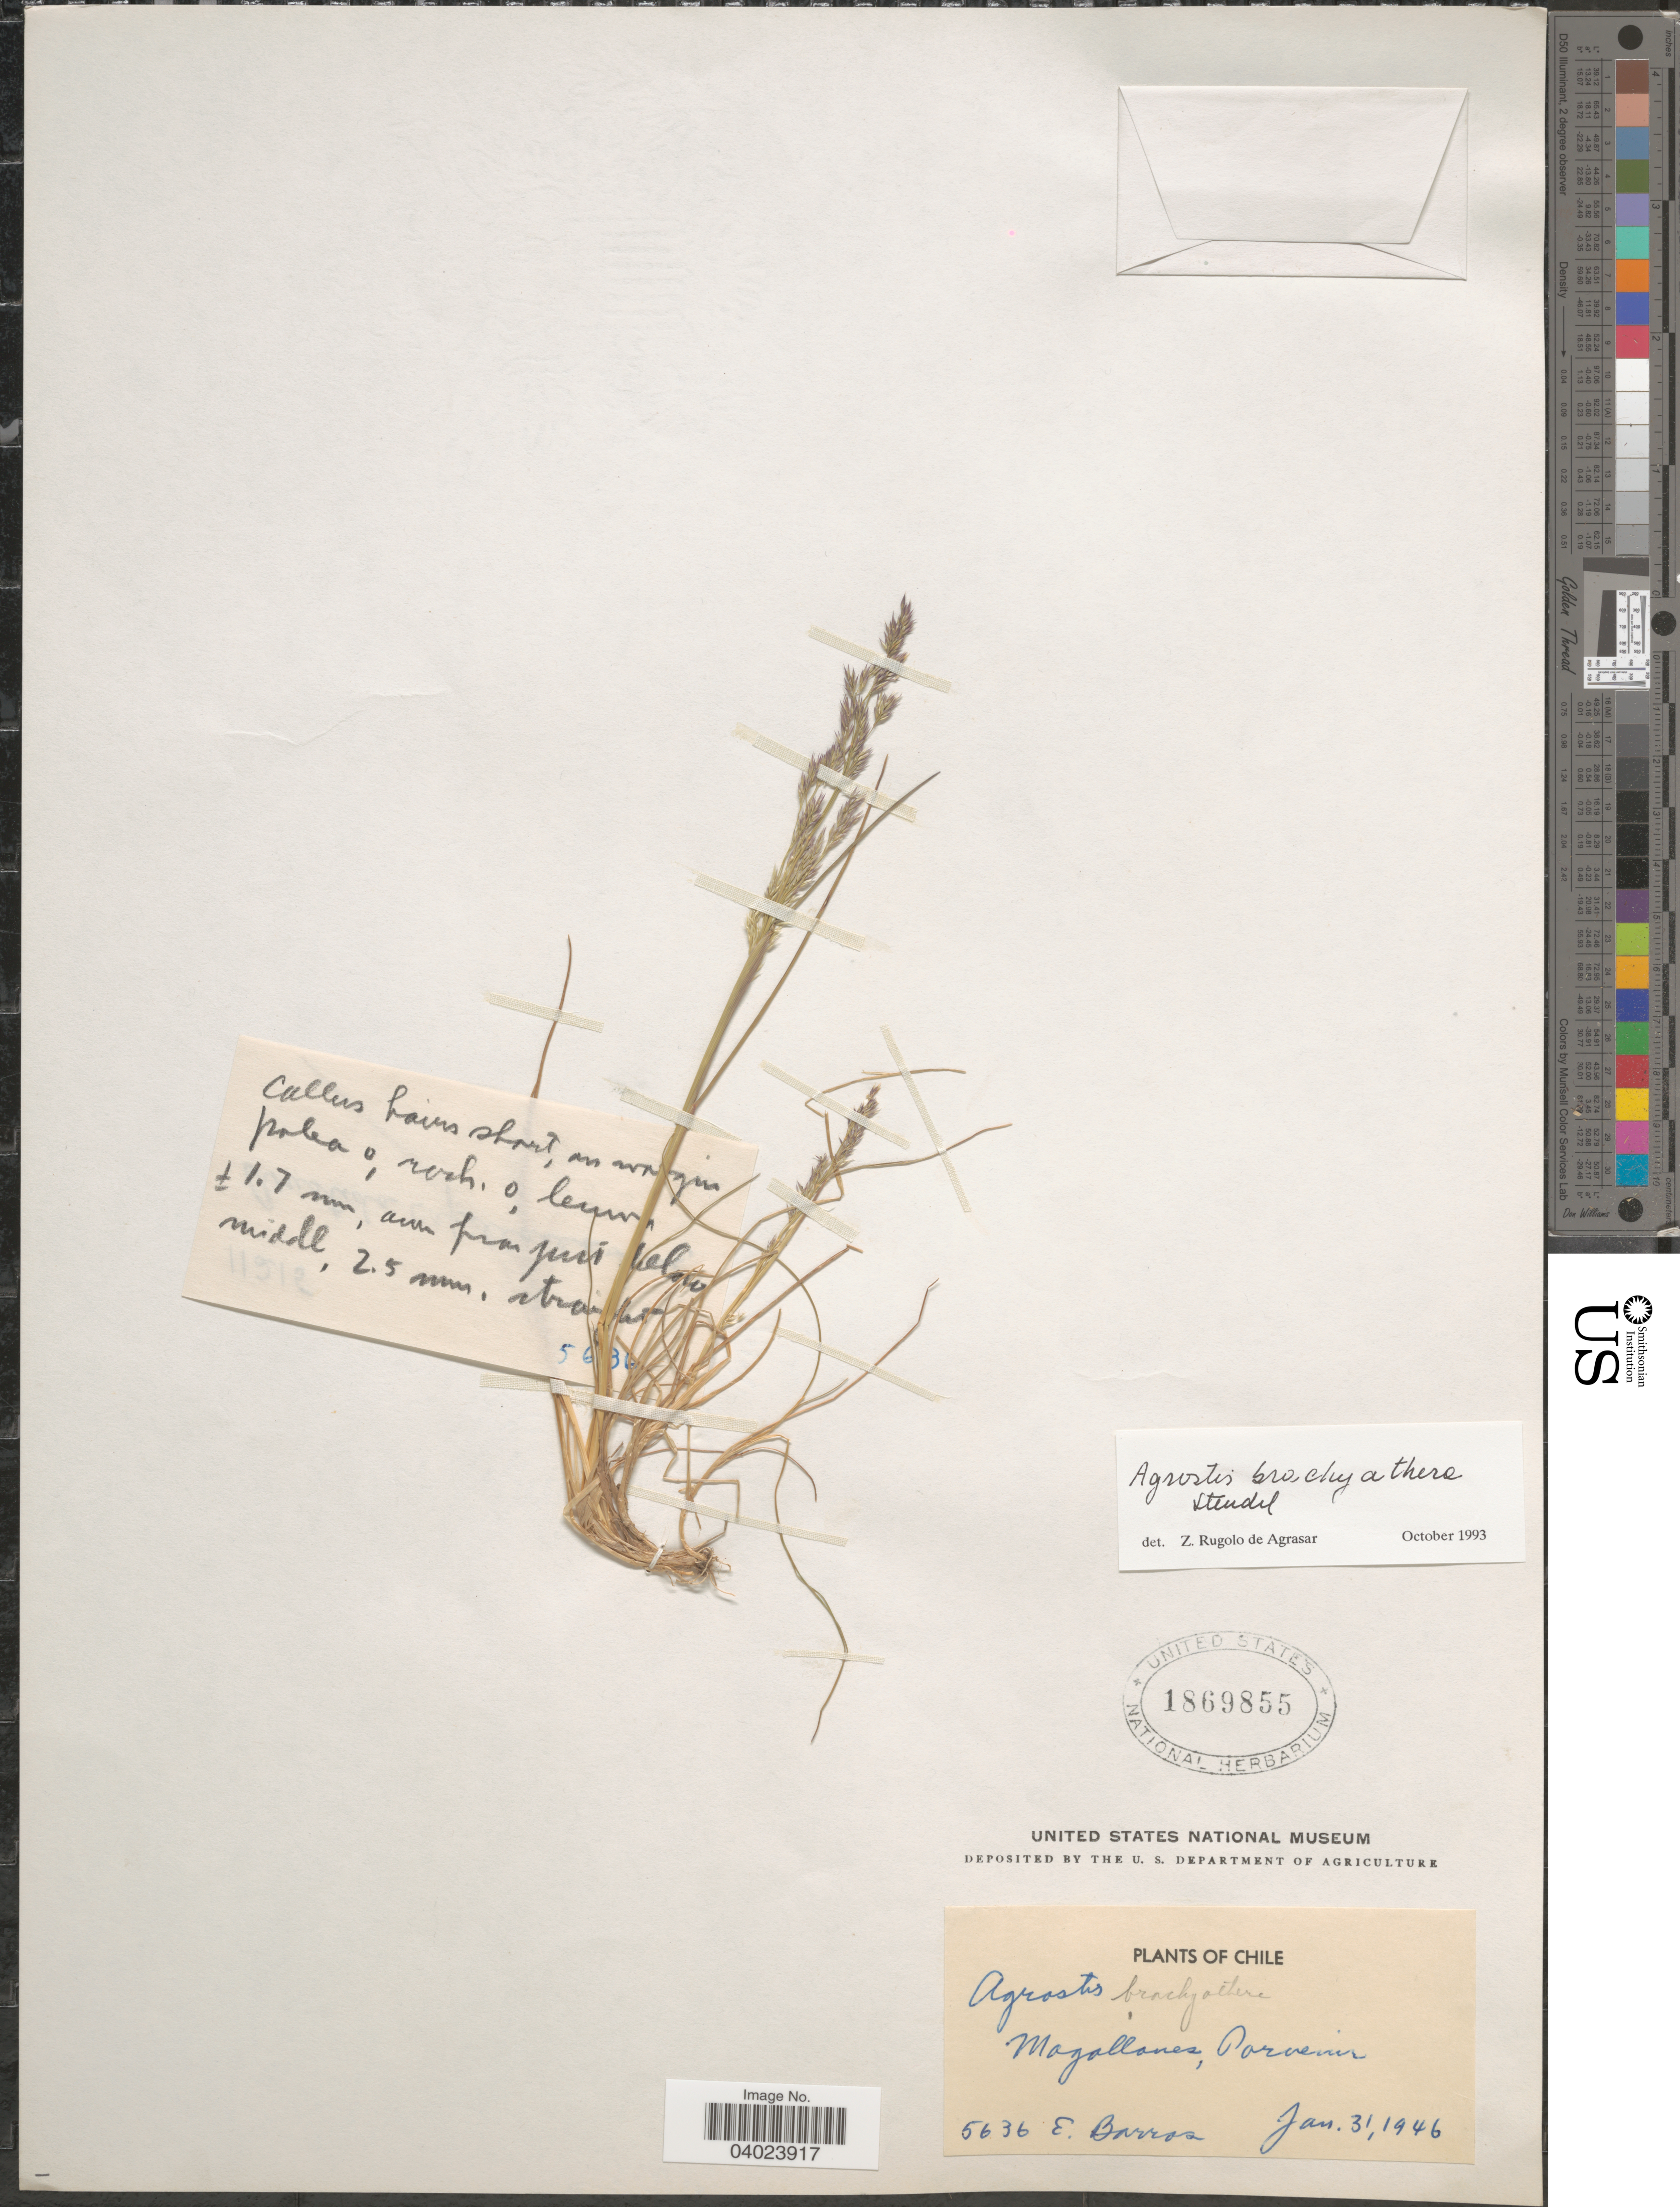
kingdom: Plantae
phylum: Tracheophyta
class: Liliopsida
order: Poales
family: Poaceae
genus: Agrostis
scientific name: Agrostis brachyathera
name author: Steud.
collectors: E. Barros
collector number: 5636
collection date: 1946-01-31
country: Chile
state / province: Magallanes y de la Antártica Chilena (XII)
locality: Magallanes, Porvenir.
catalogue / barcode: US 1869855